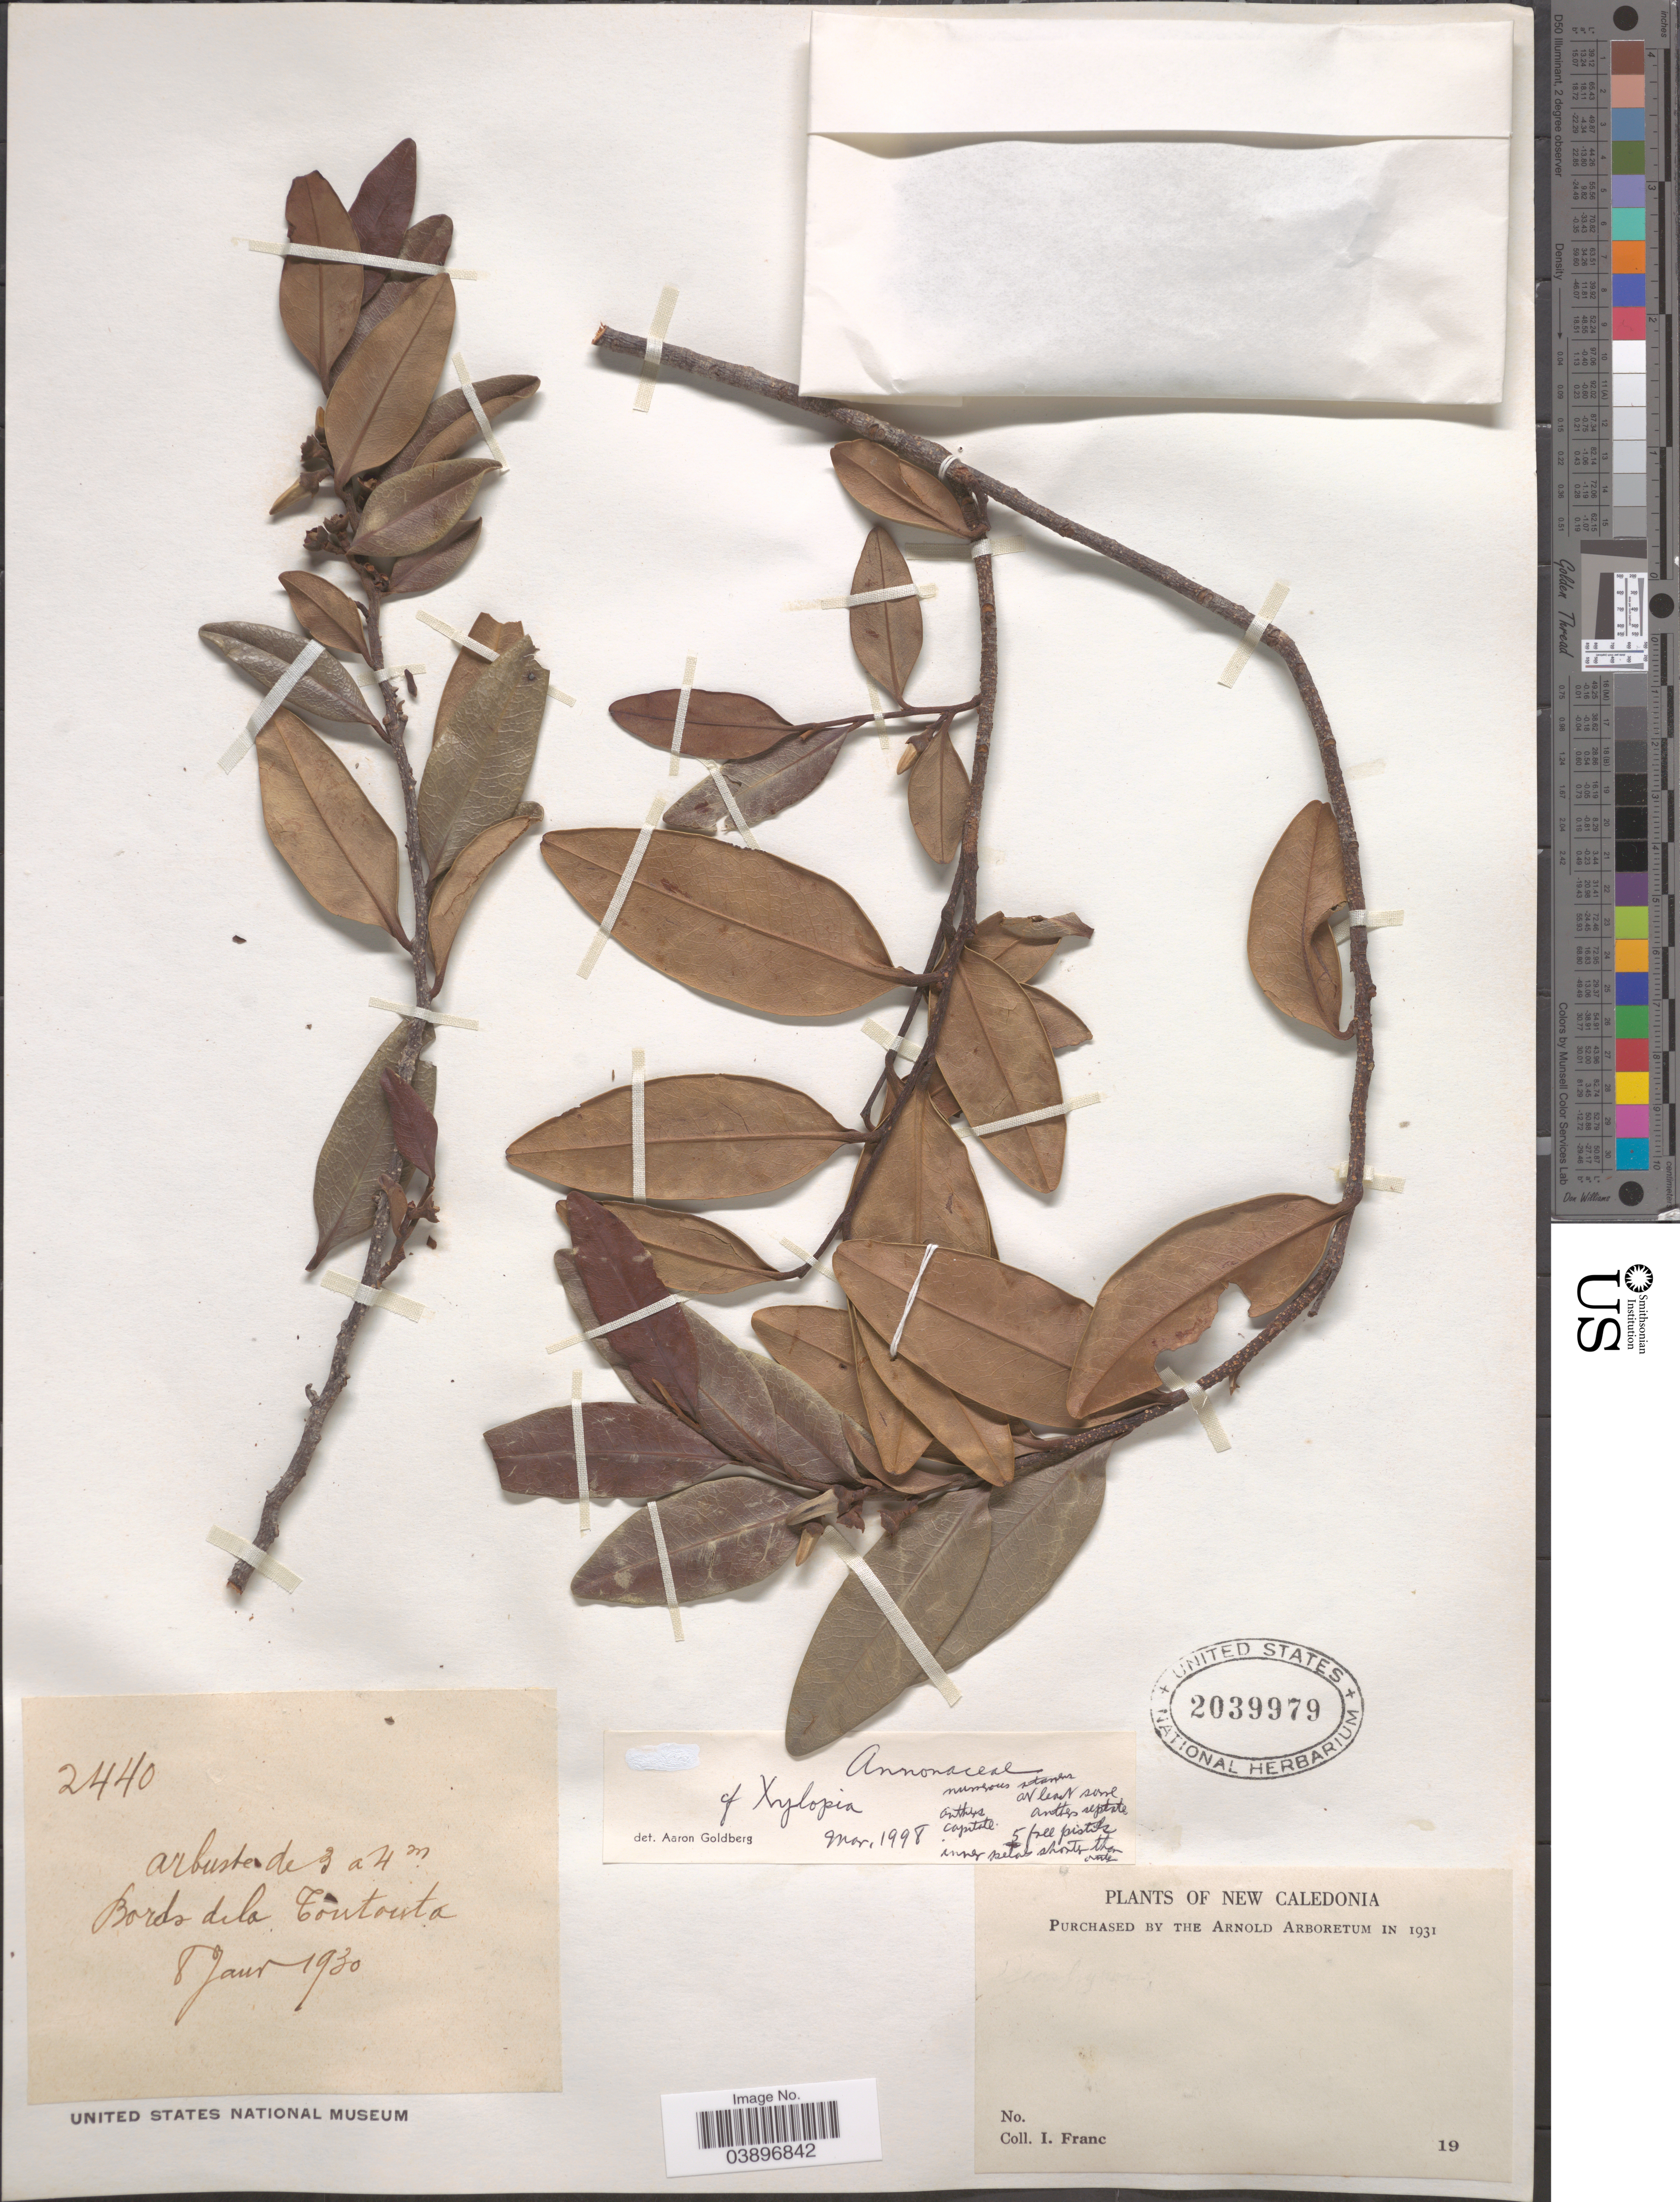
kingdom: Plantae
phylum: Tracheophyta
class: Magnoliopsida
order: Magnoliales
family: Annonaceae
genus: Xylopia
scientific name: Xylopia sp.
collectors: I. Franc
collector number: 2440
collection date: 1930-01-08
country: New Caledonia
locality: Bords dila Tontouta.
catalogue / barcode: US 2039979